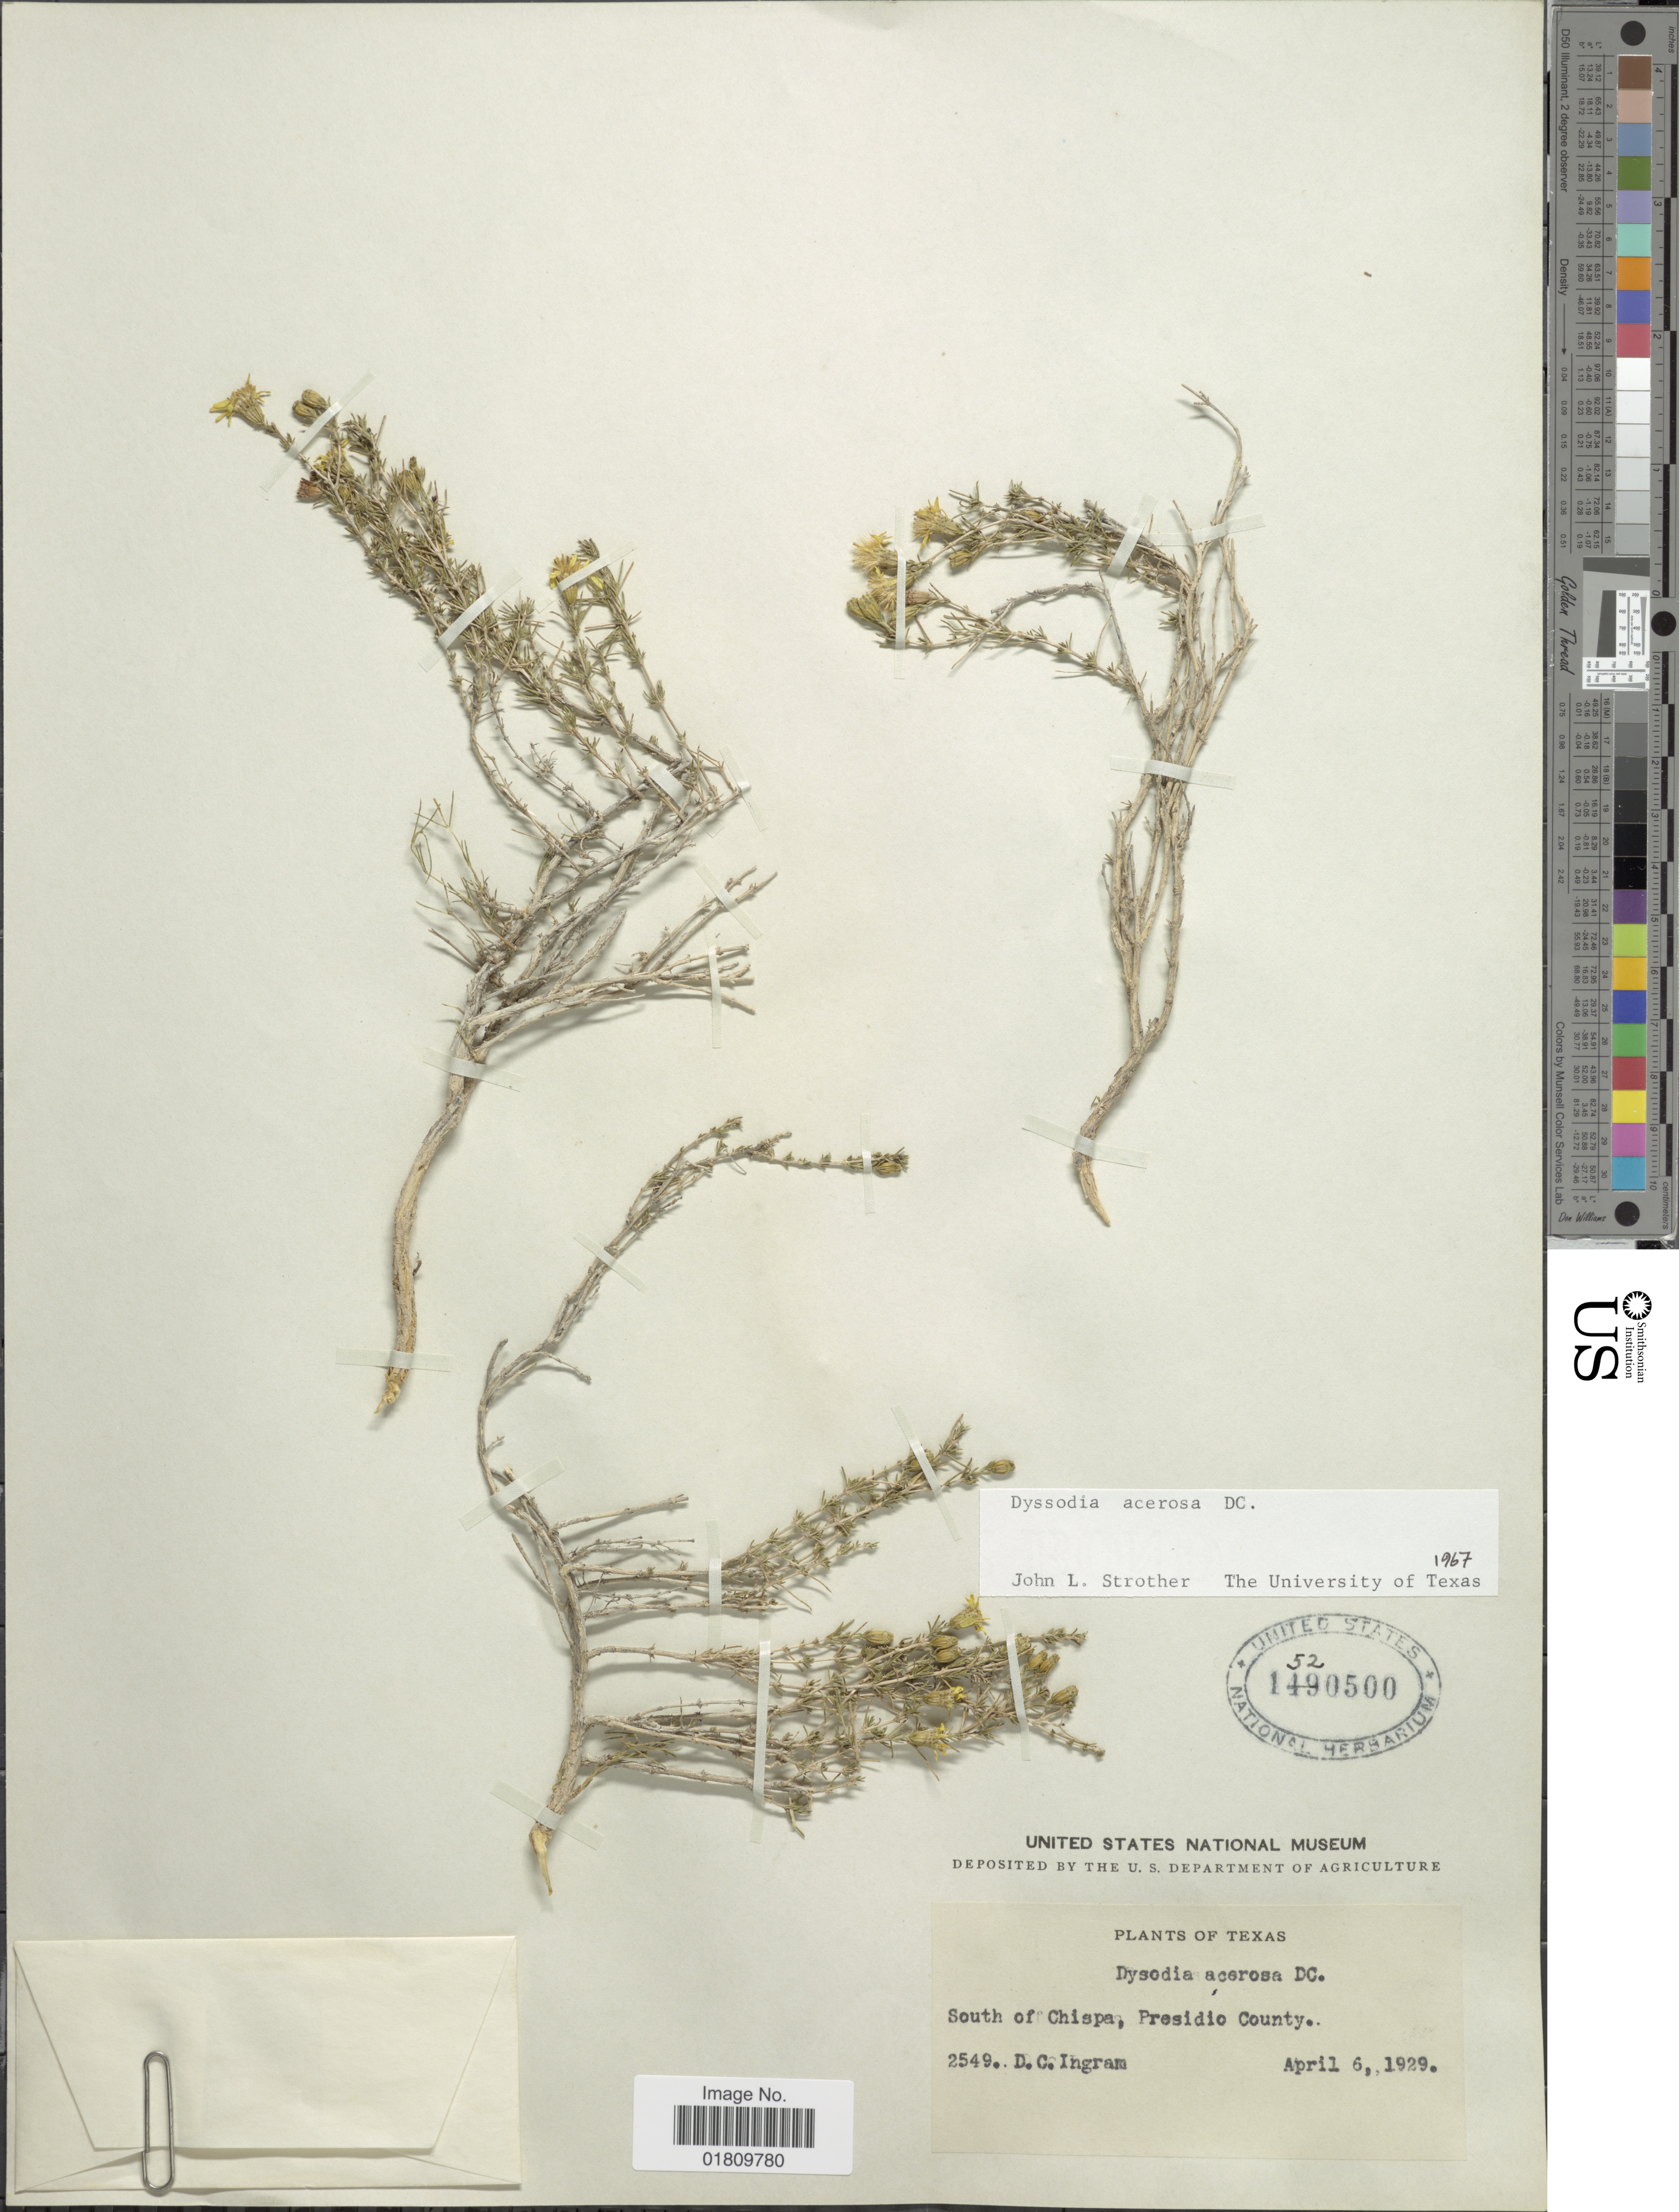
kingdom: Plantae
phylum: Tracheophyta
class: Magnoliopsida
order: Asterales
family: Asteraceae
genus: Thymophylla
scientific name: Thymophylla acerosa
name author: (DC.) Strother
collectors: D. C. Ingram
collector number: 2549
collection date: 1929-04-06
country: United States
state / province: Texas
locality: South of Chispa, Presidio County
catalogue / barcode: US 1520500